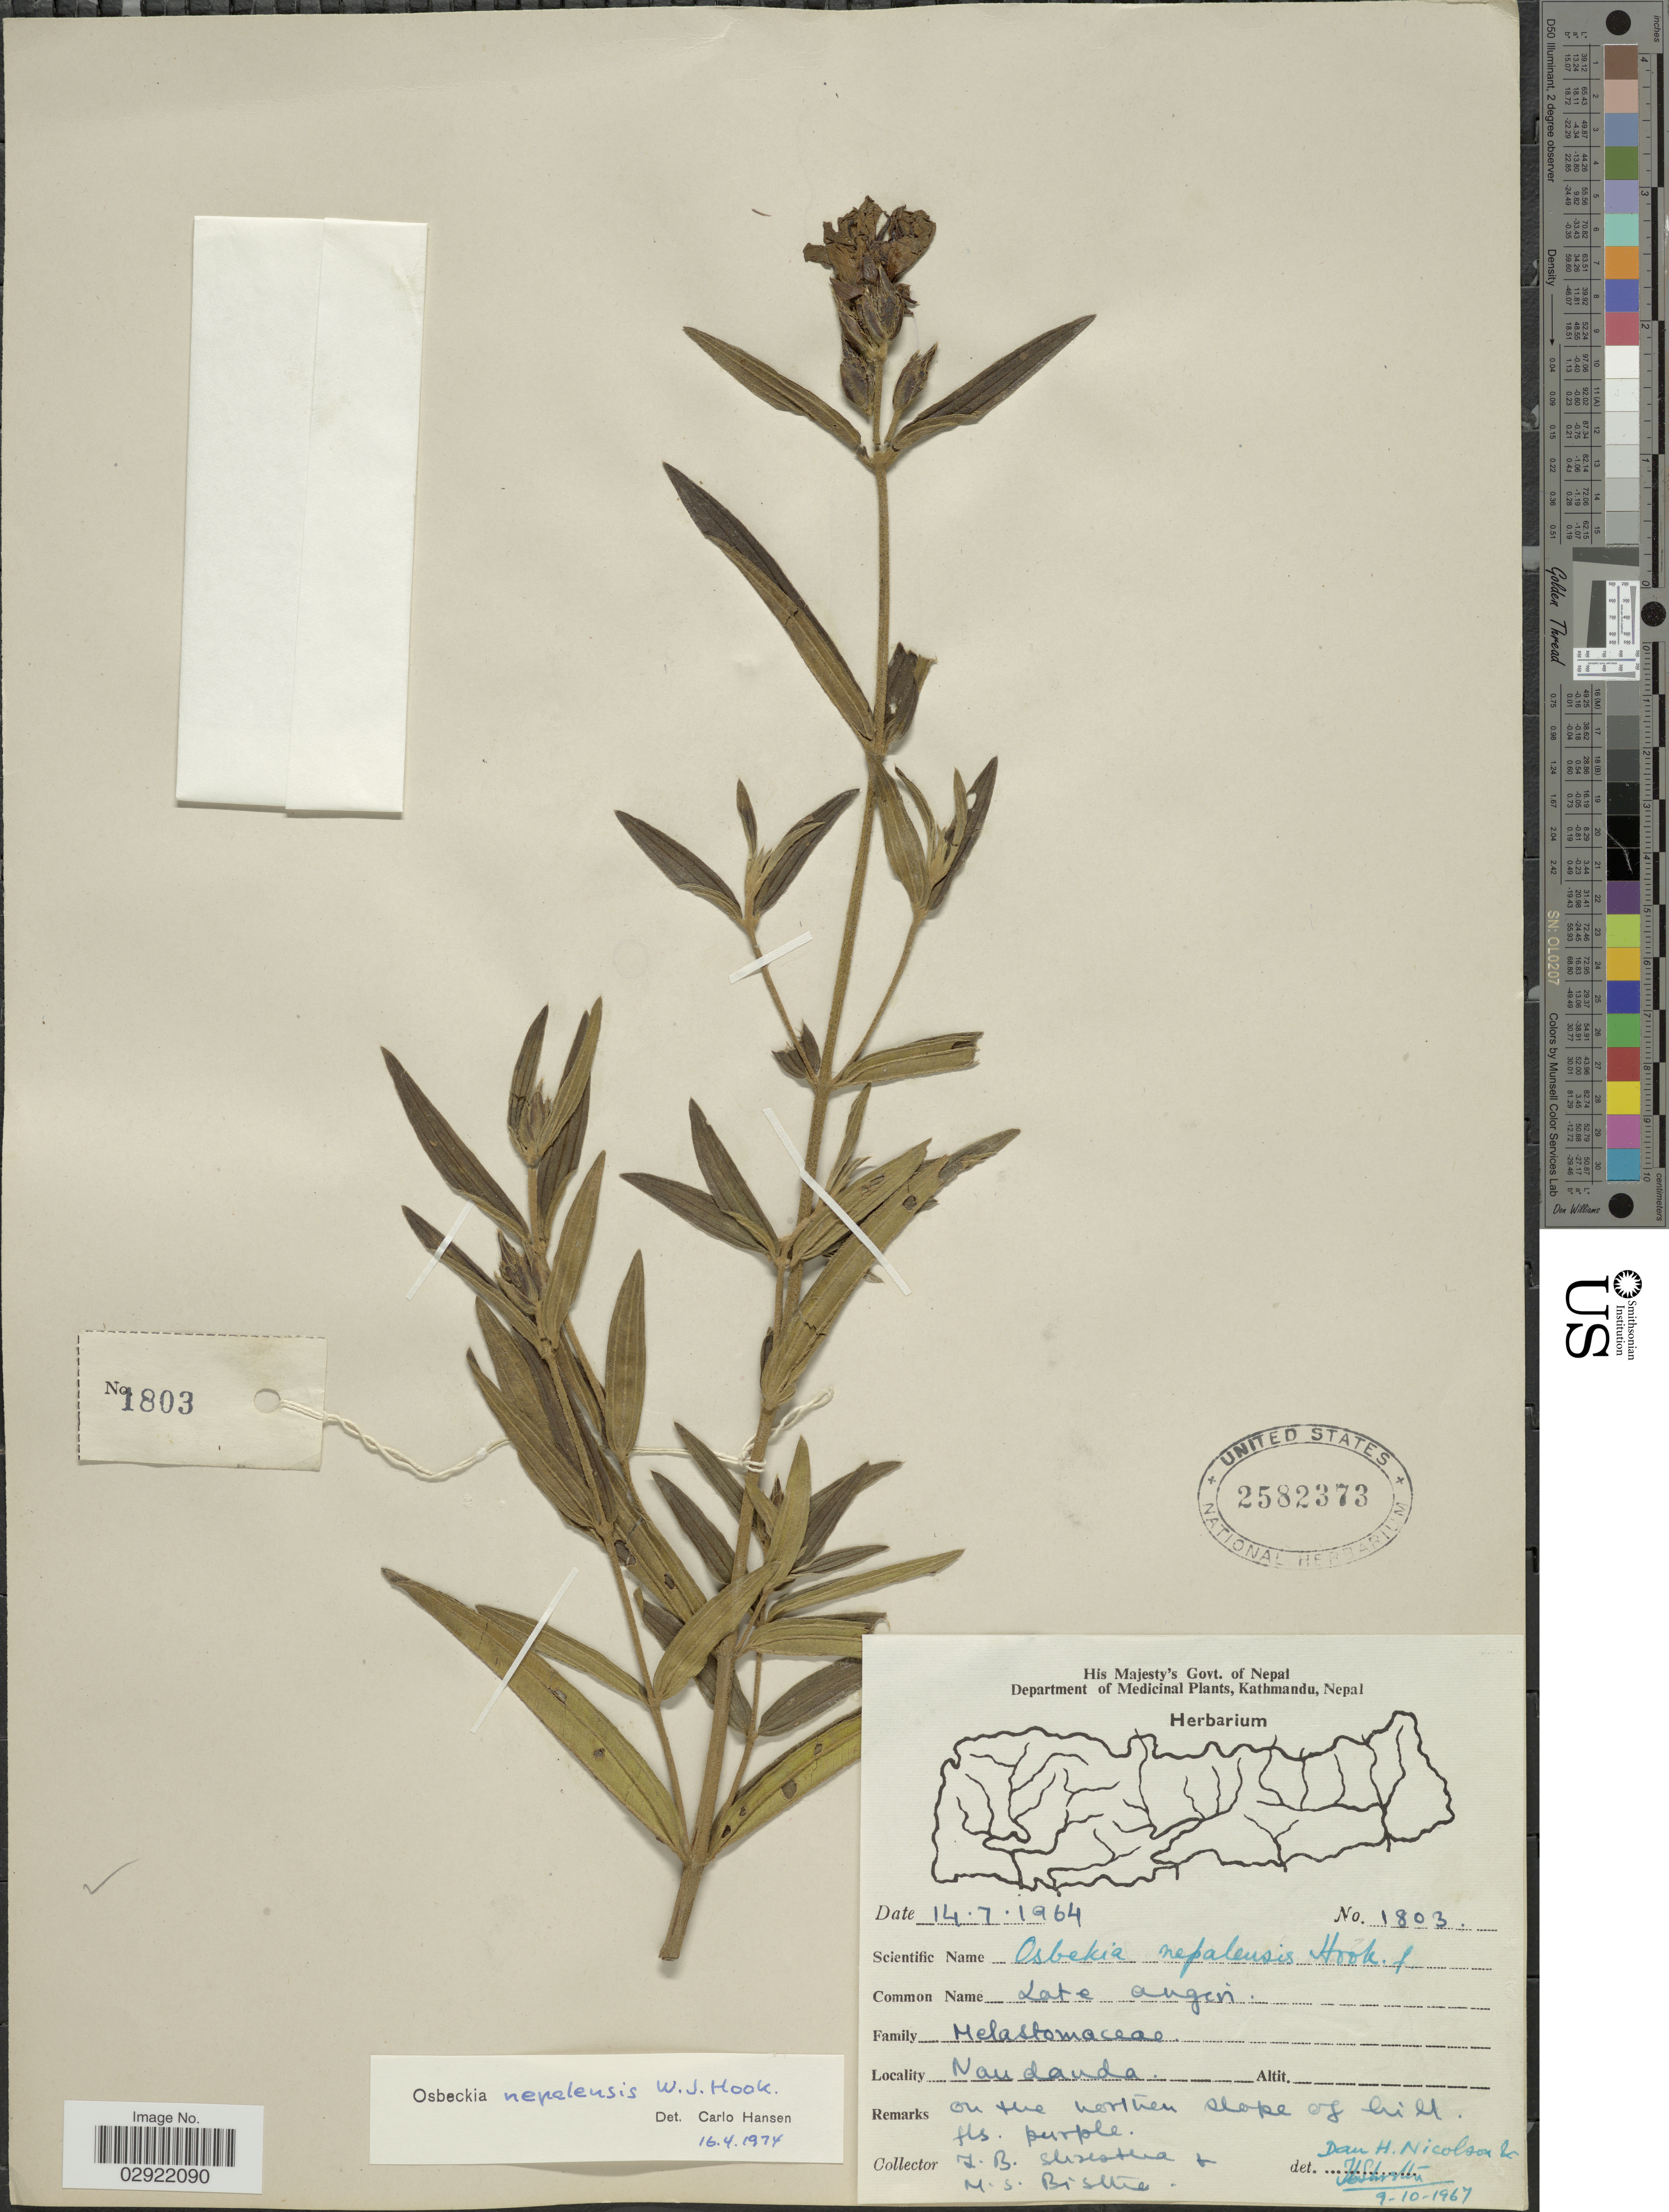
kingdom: Plantae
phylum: Tracheophyta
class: Magnoliopsida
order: Myrtales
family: Melastomataceae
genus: Osbeckia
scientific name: Osbeckia nepalensis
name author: Hook.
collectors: T. B. Shrestha & M. Bistha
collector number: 1803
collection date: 1964-07-14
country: Nepal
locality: Naudanda.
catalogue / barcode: US 2582373